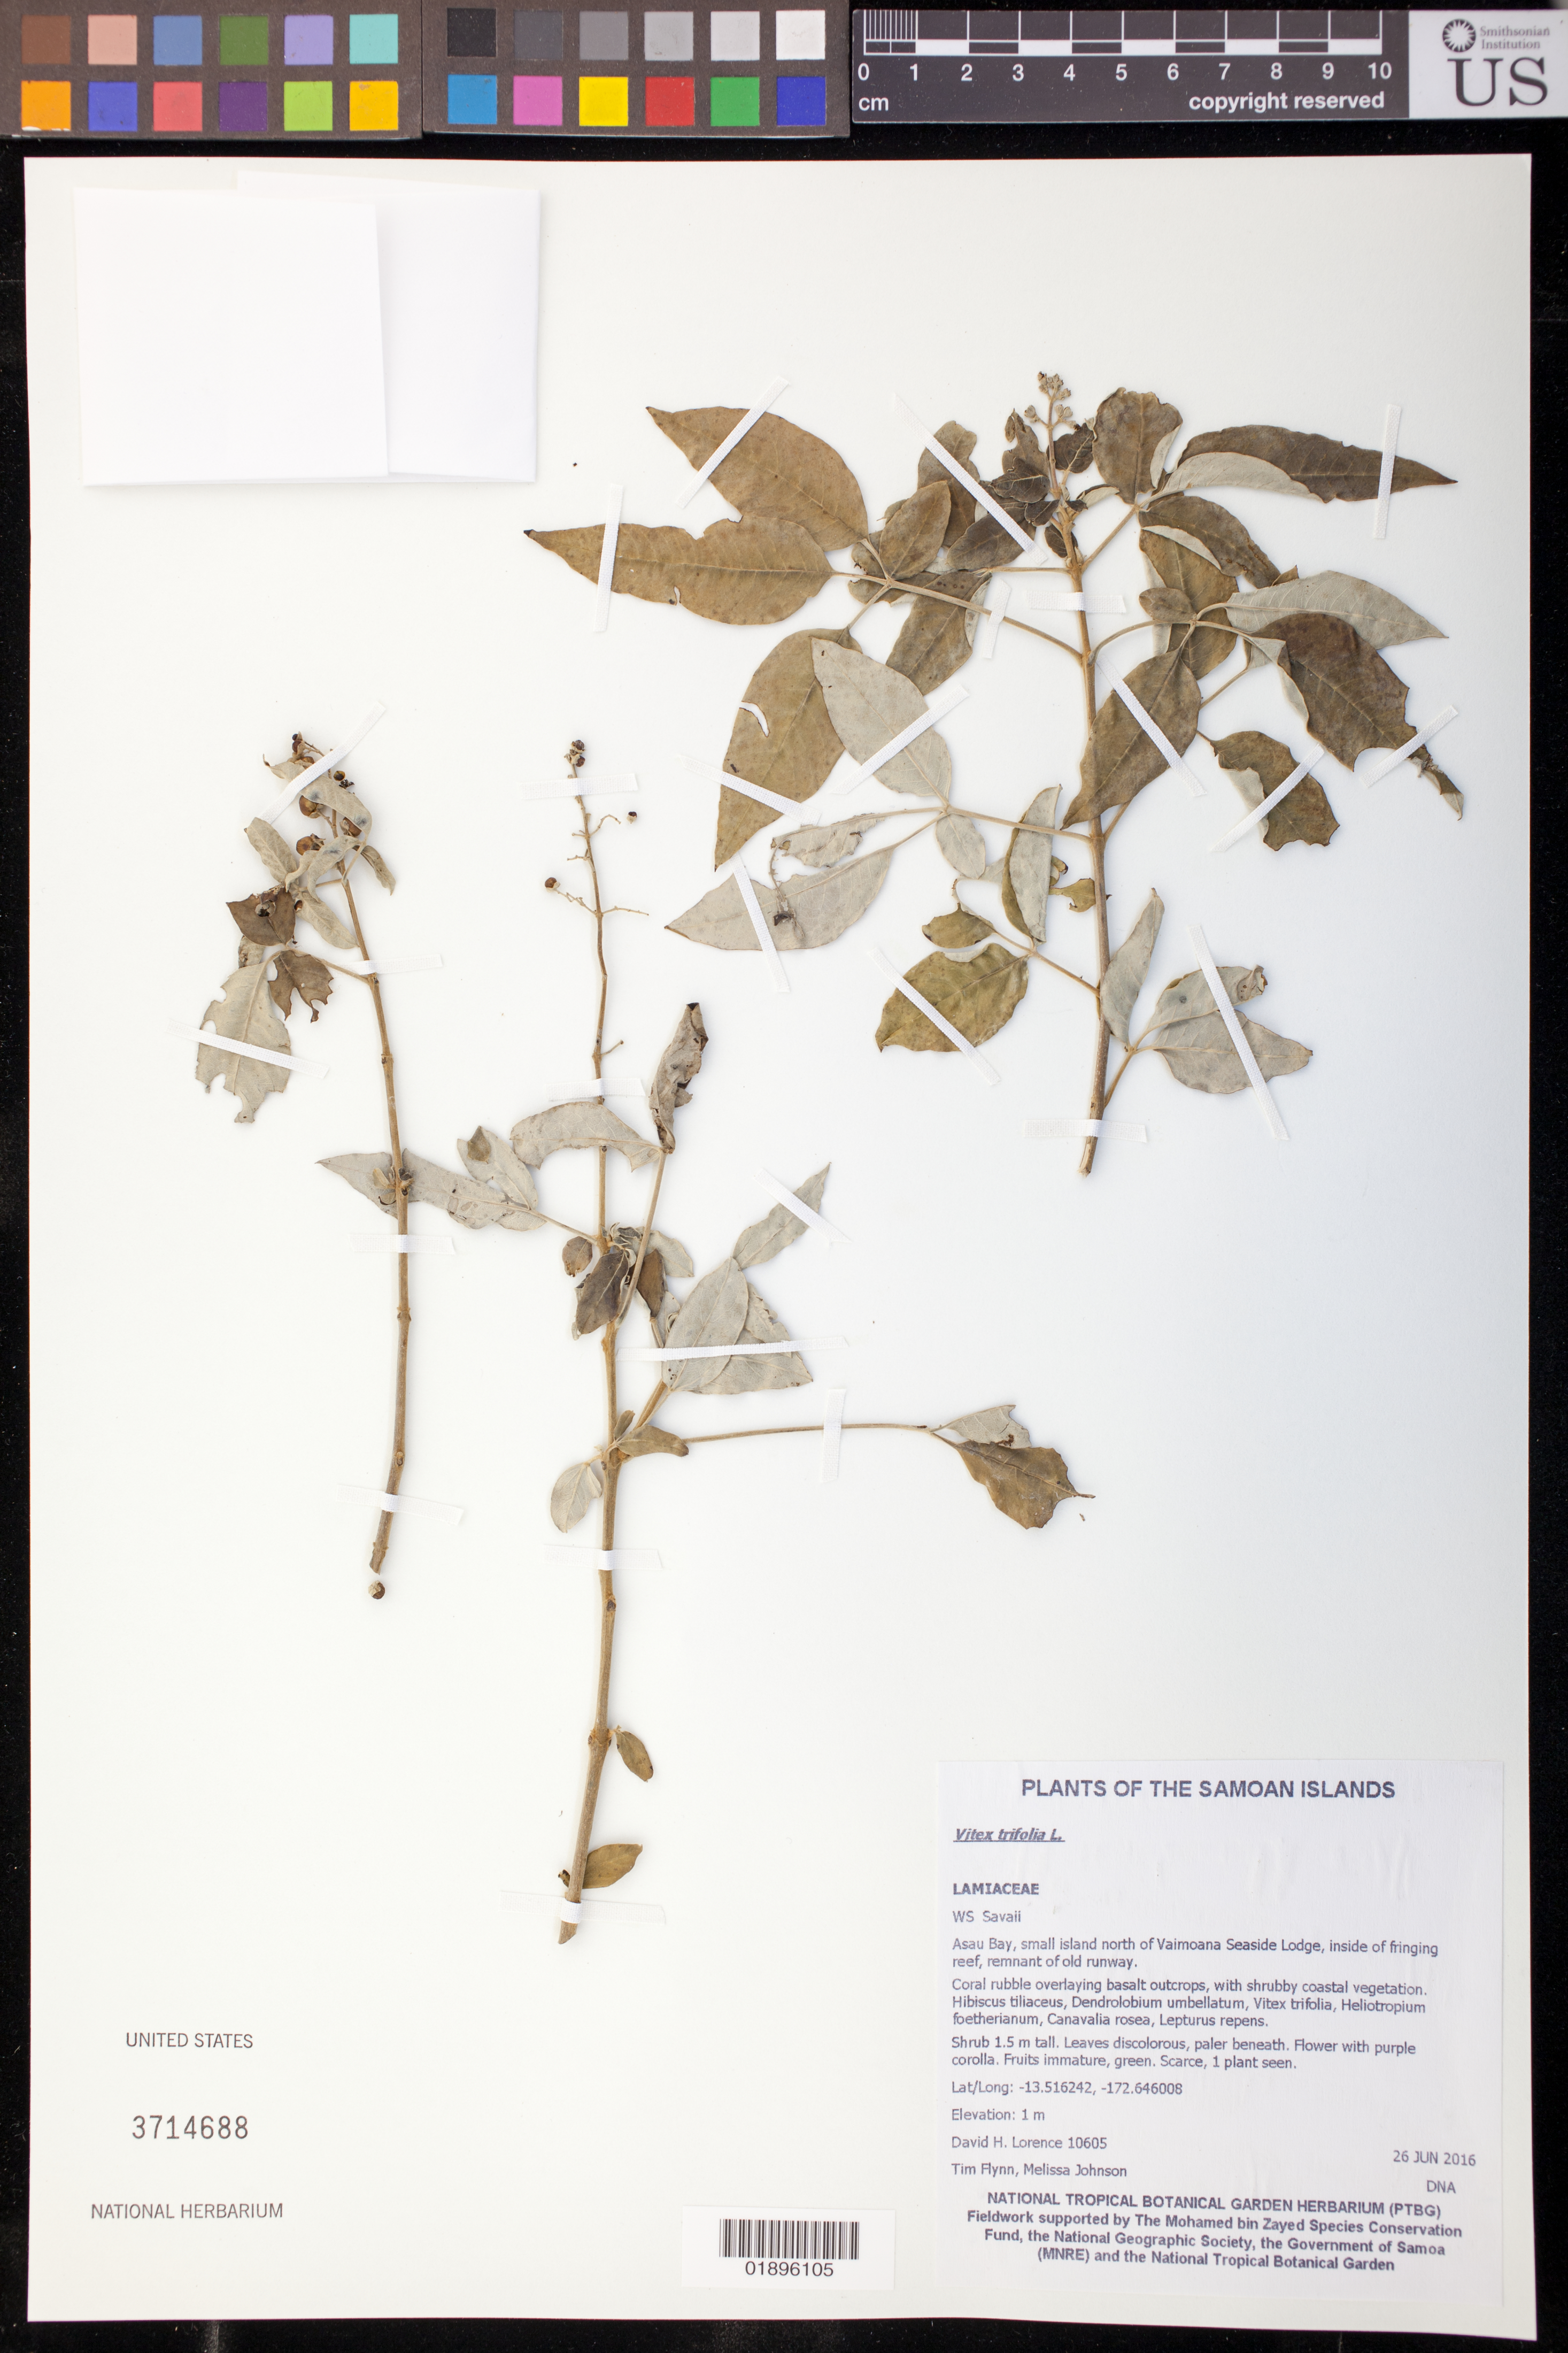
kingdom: Plantae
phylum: Tracheophyta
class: Magnoliopsida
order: Lamiales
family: Lamiaceae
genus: Vitex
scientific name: Vitex trifolia var. trifolia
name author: L.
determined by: Wagner, W. L., (BOT), Smithsonian Institution - National Museum of Natural History (UNITED STATES)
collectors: D. Lorence, T. W. Flynn & M. Johnson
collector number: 10605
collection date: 2016-06-26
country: Samoa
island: Savai'i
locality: Asau Bay, small island north of Vaimoana Seaside Lodge, inside of fringing reef, remnant of old runway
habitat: Shrubby coastal vegetation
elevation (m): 1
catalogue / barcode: US 3714688